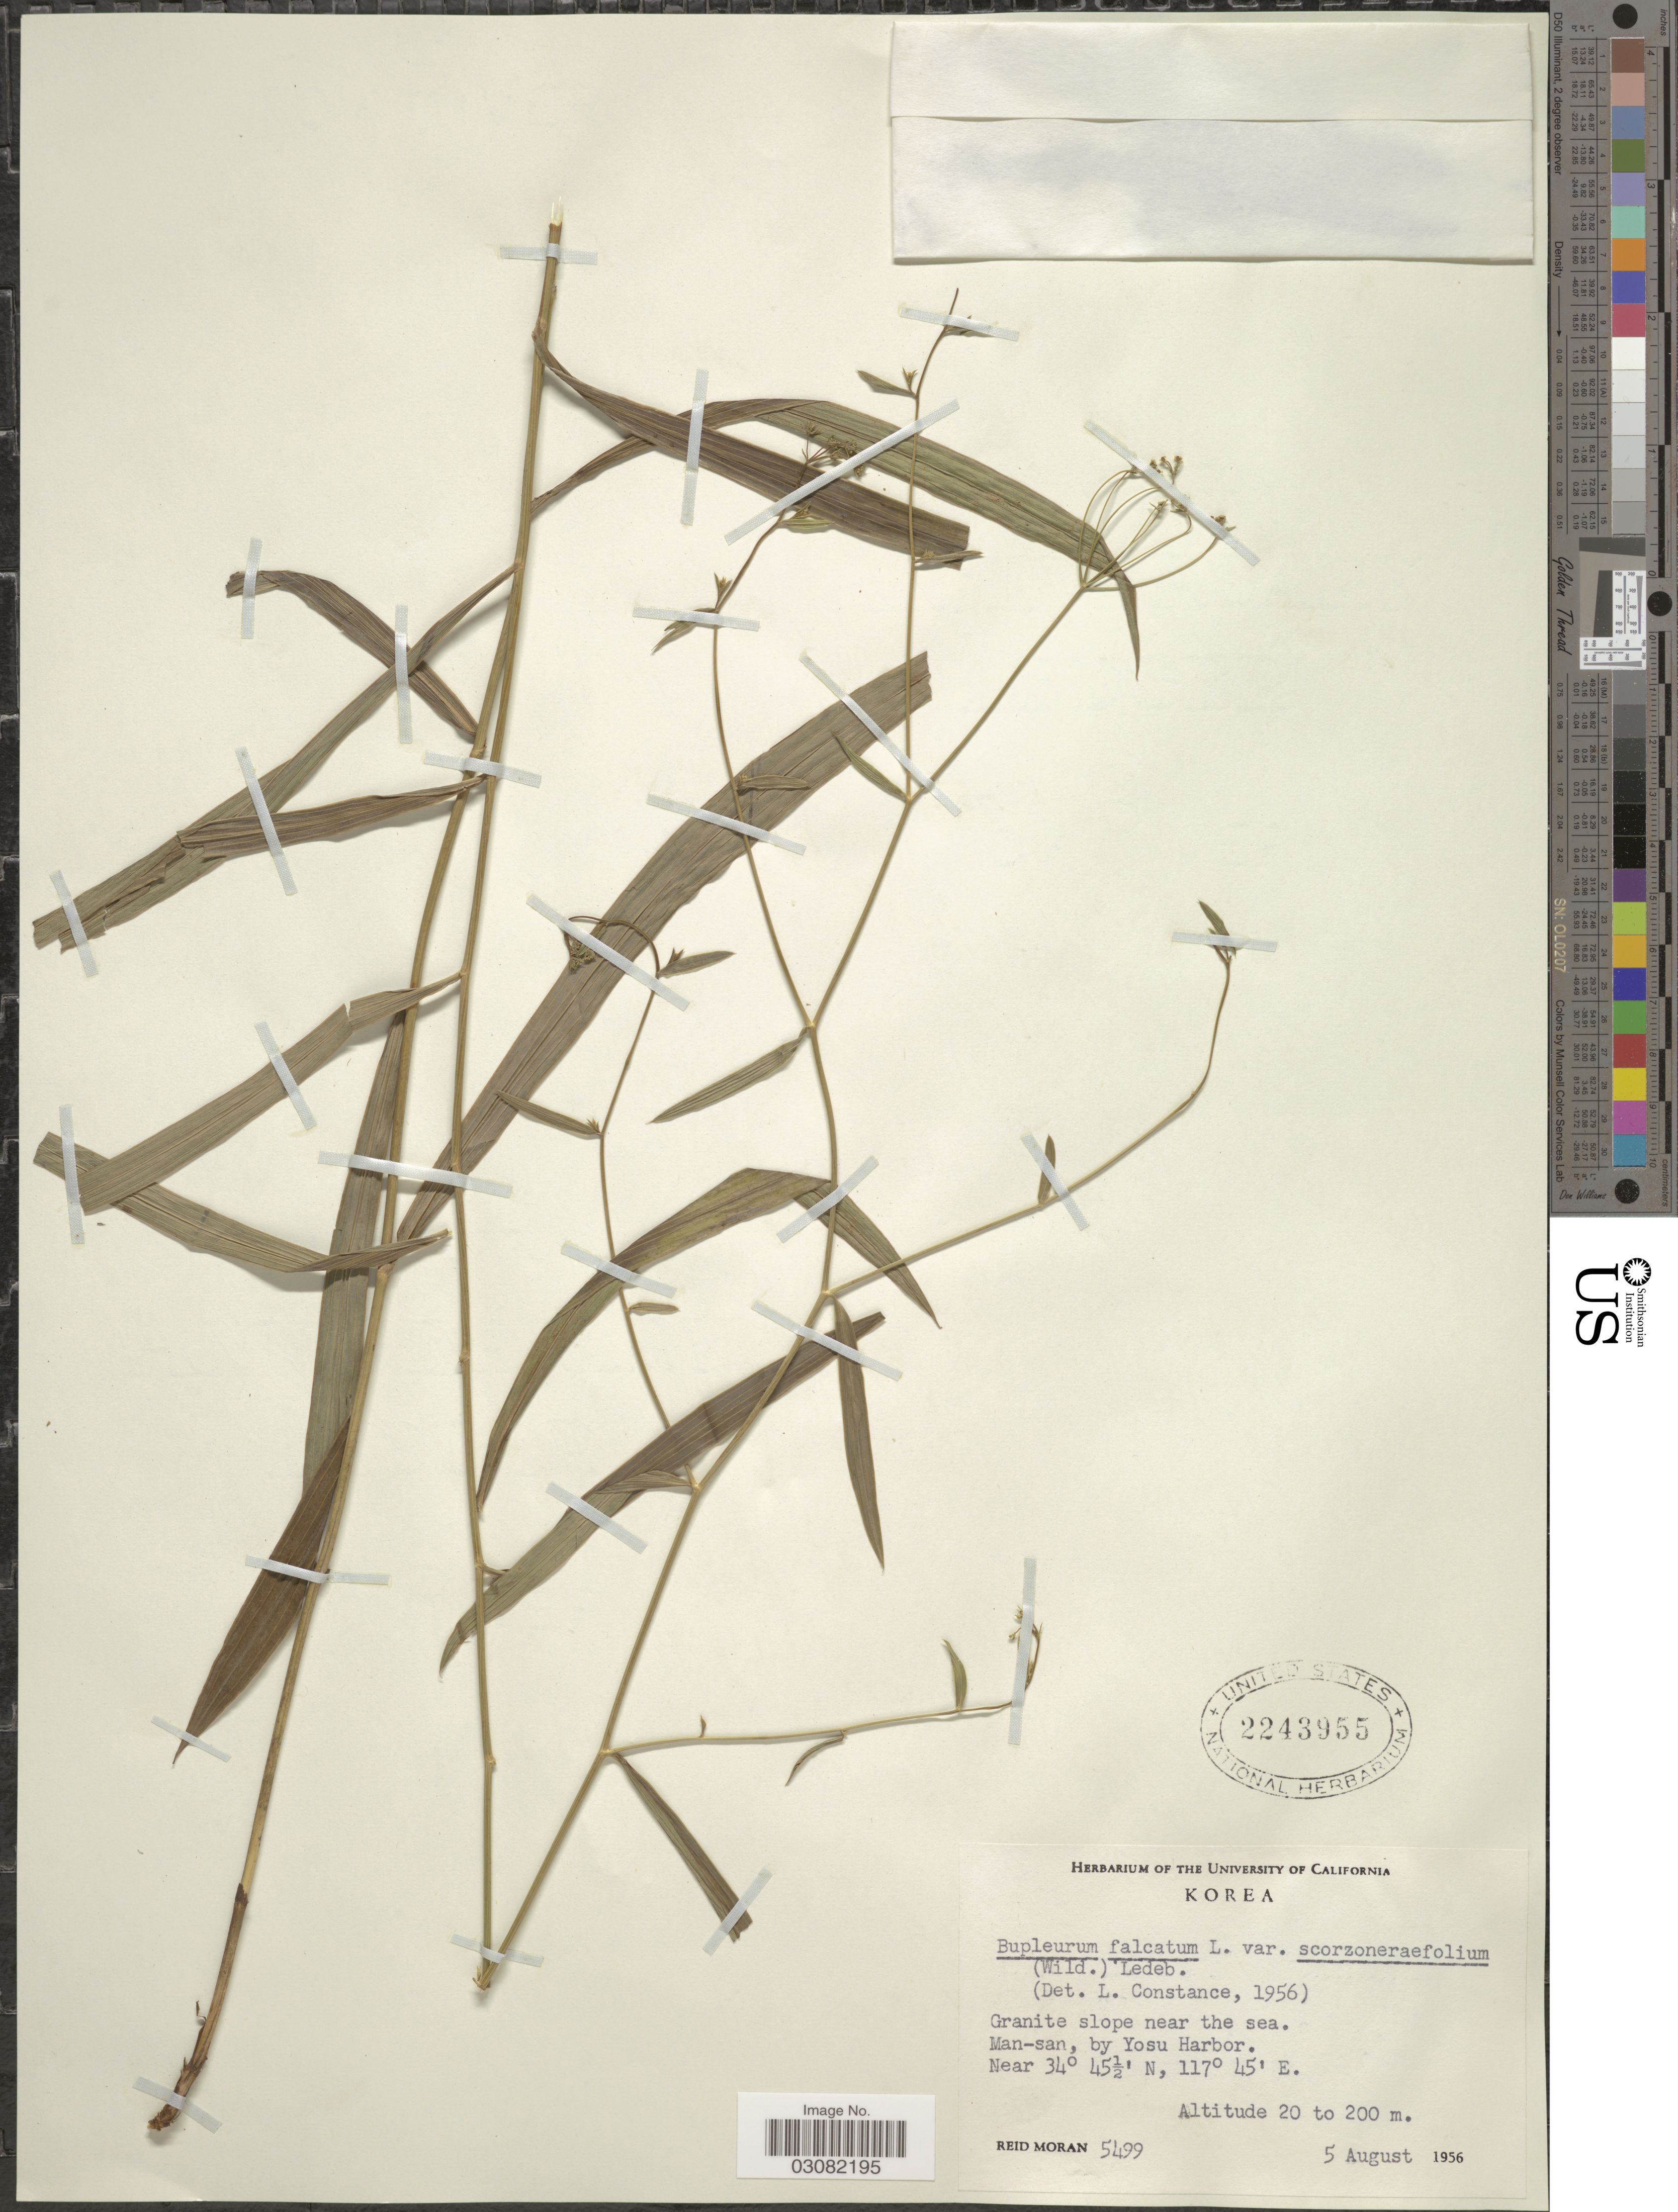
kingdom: Plantae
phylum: Tracheophyta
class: Magnoliopsida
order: Apiales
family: Apiaceae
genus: Bupleurum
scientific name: Bupleurum falcatum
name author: L.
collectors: R. Moran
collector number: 5499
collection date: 1956-08-05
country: South Korea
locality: Granite slope near the sea. Man-san, by Yosu Harbor.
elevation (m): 20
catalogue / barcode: US 2243955